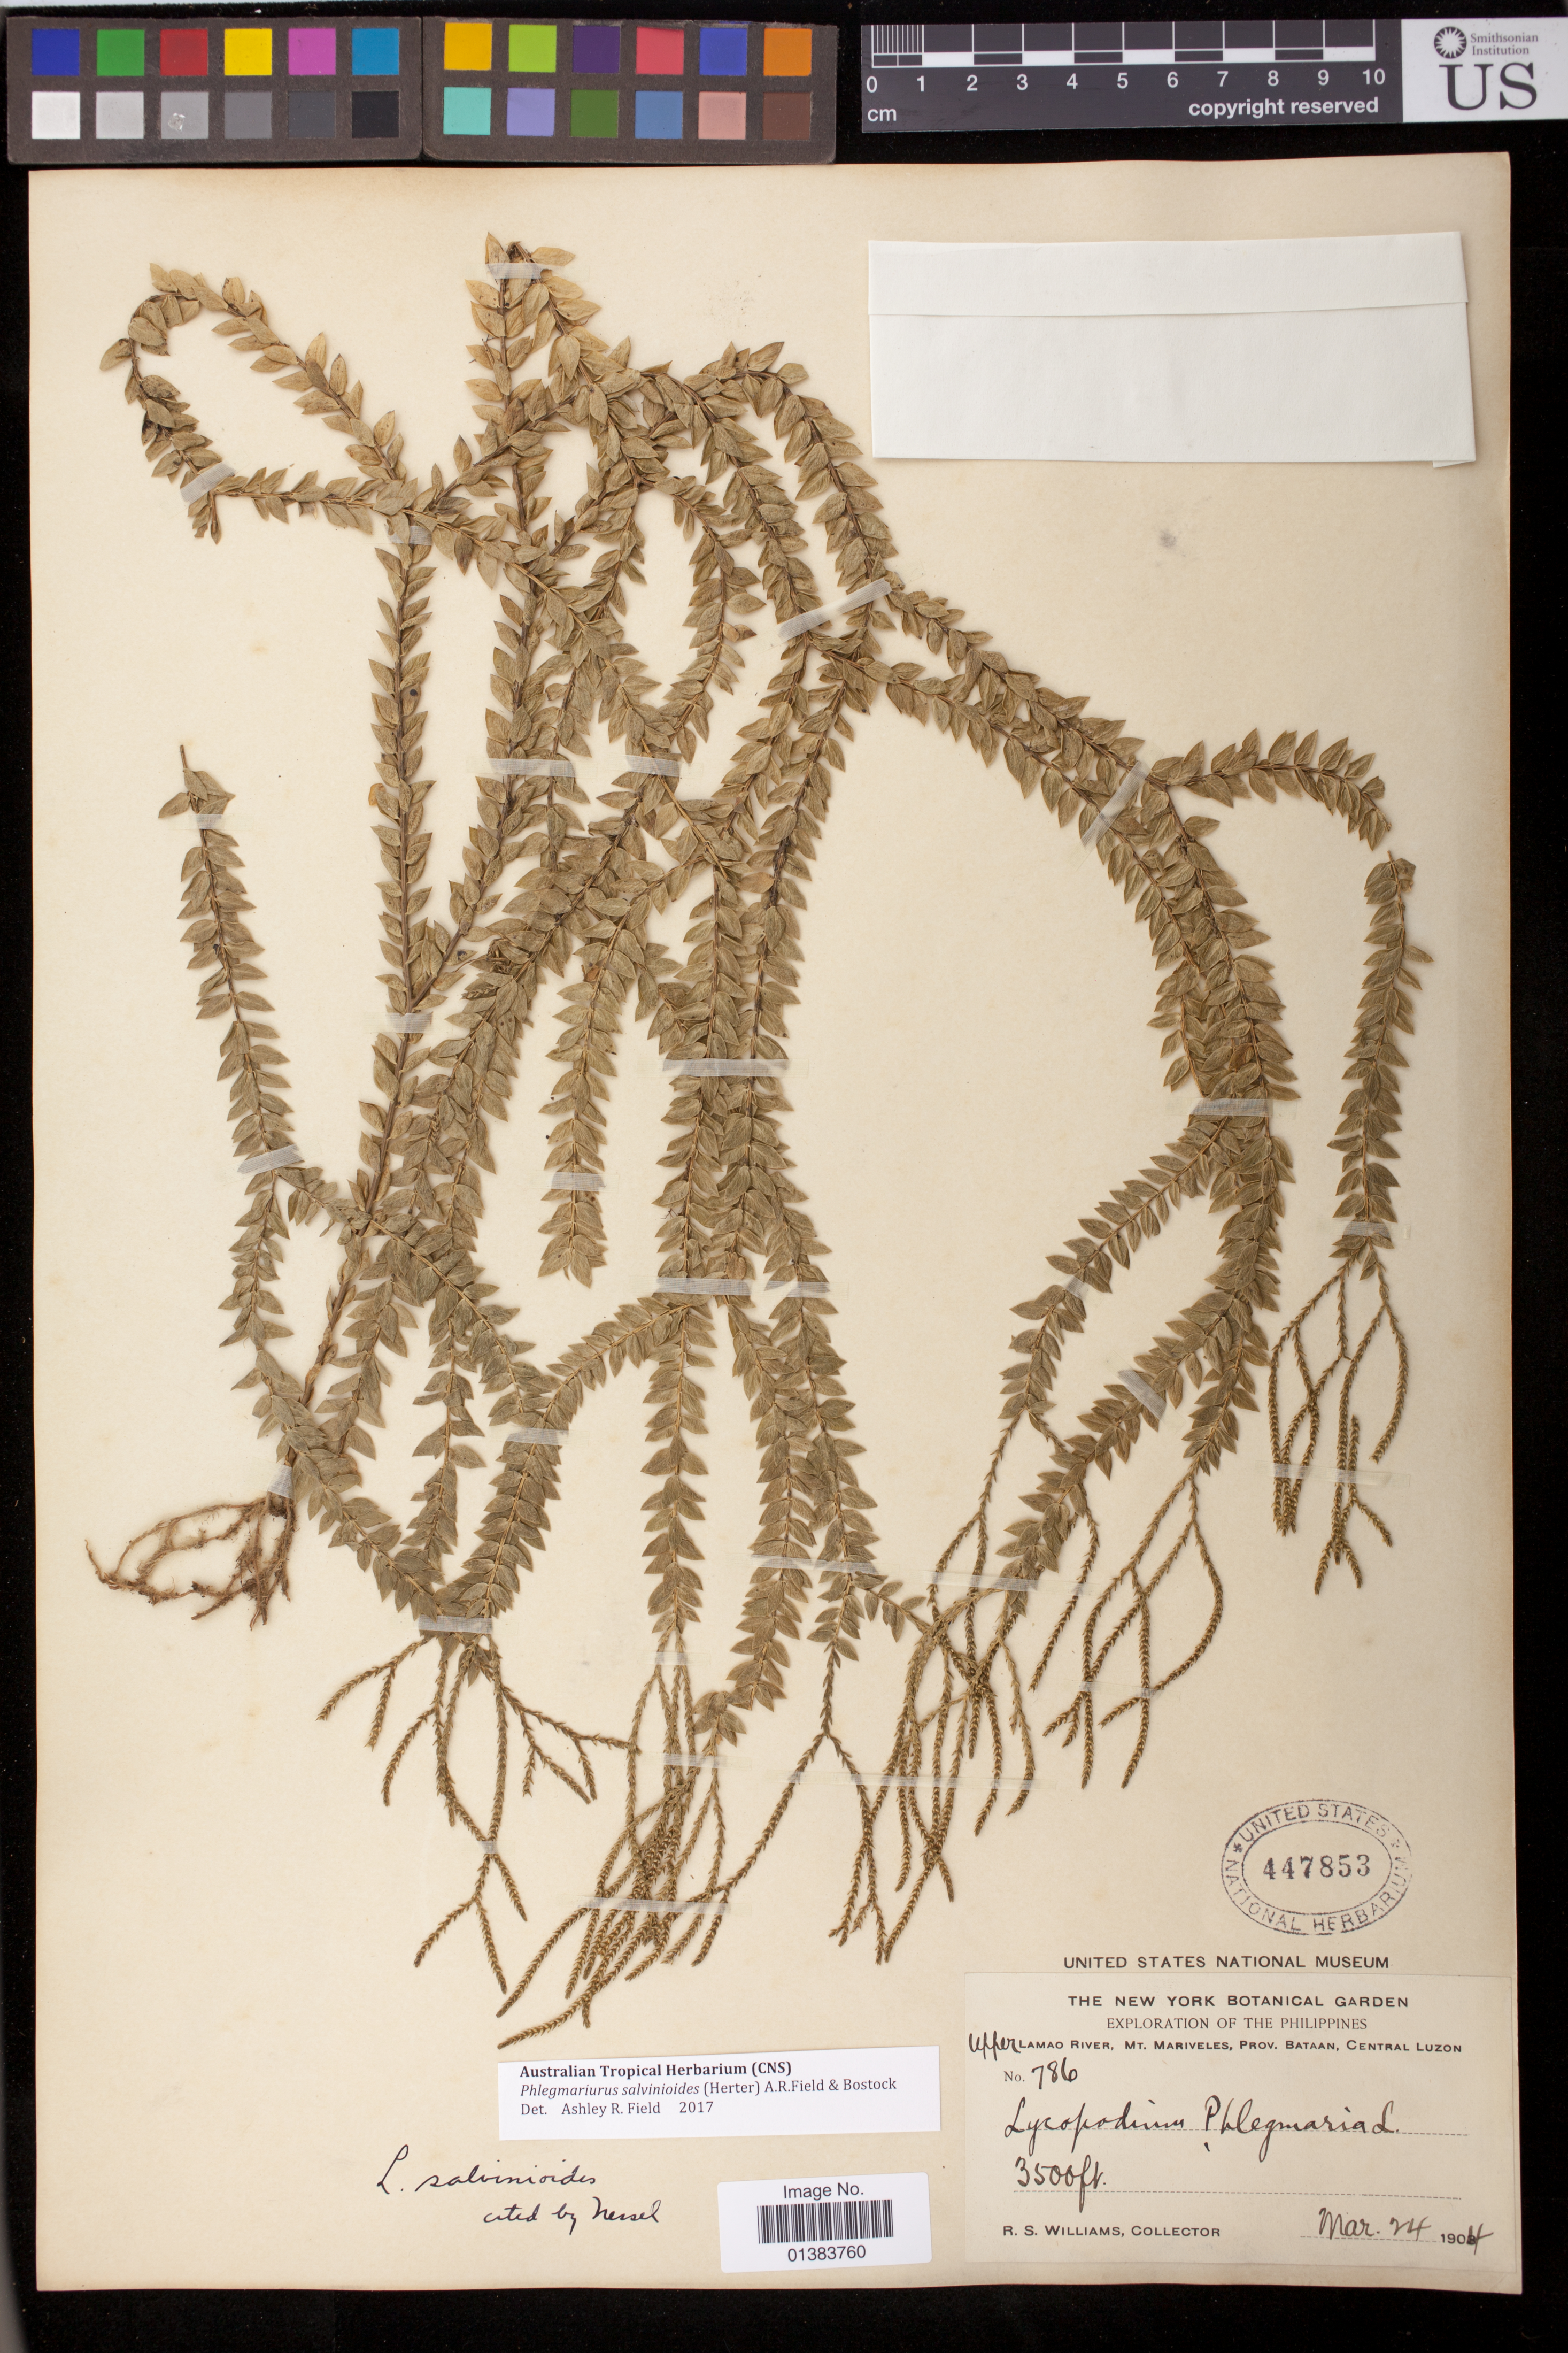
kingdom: Plantae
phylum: Tracheophyta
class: Lycopodiopsida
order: Lycopodiales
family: Lycopodiaceae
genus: Urostachys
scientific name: Urostachys salvinioides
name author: Herter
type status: Isosyntype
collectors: R. S. Williams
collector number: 786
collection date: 1904-03-24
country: Philippines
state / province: Central Luzon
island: Luzon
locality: Upper Lamao River, Mt. Mariveles, Prov. Bataan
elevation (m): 1067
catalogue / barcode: US 447853